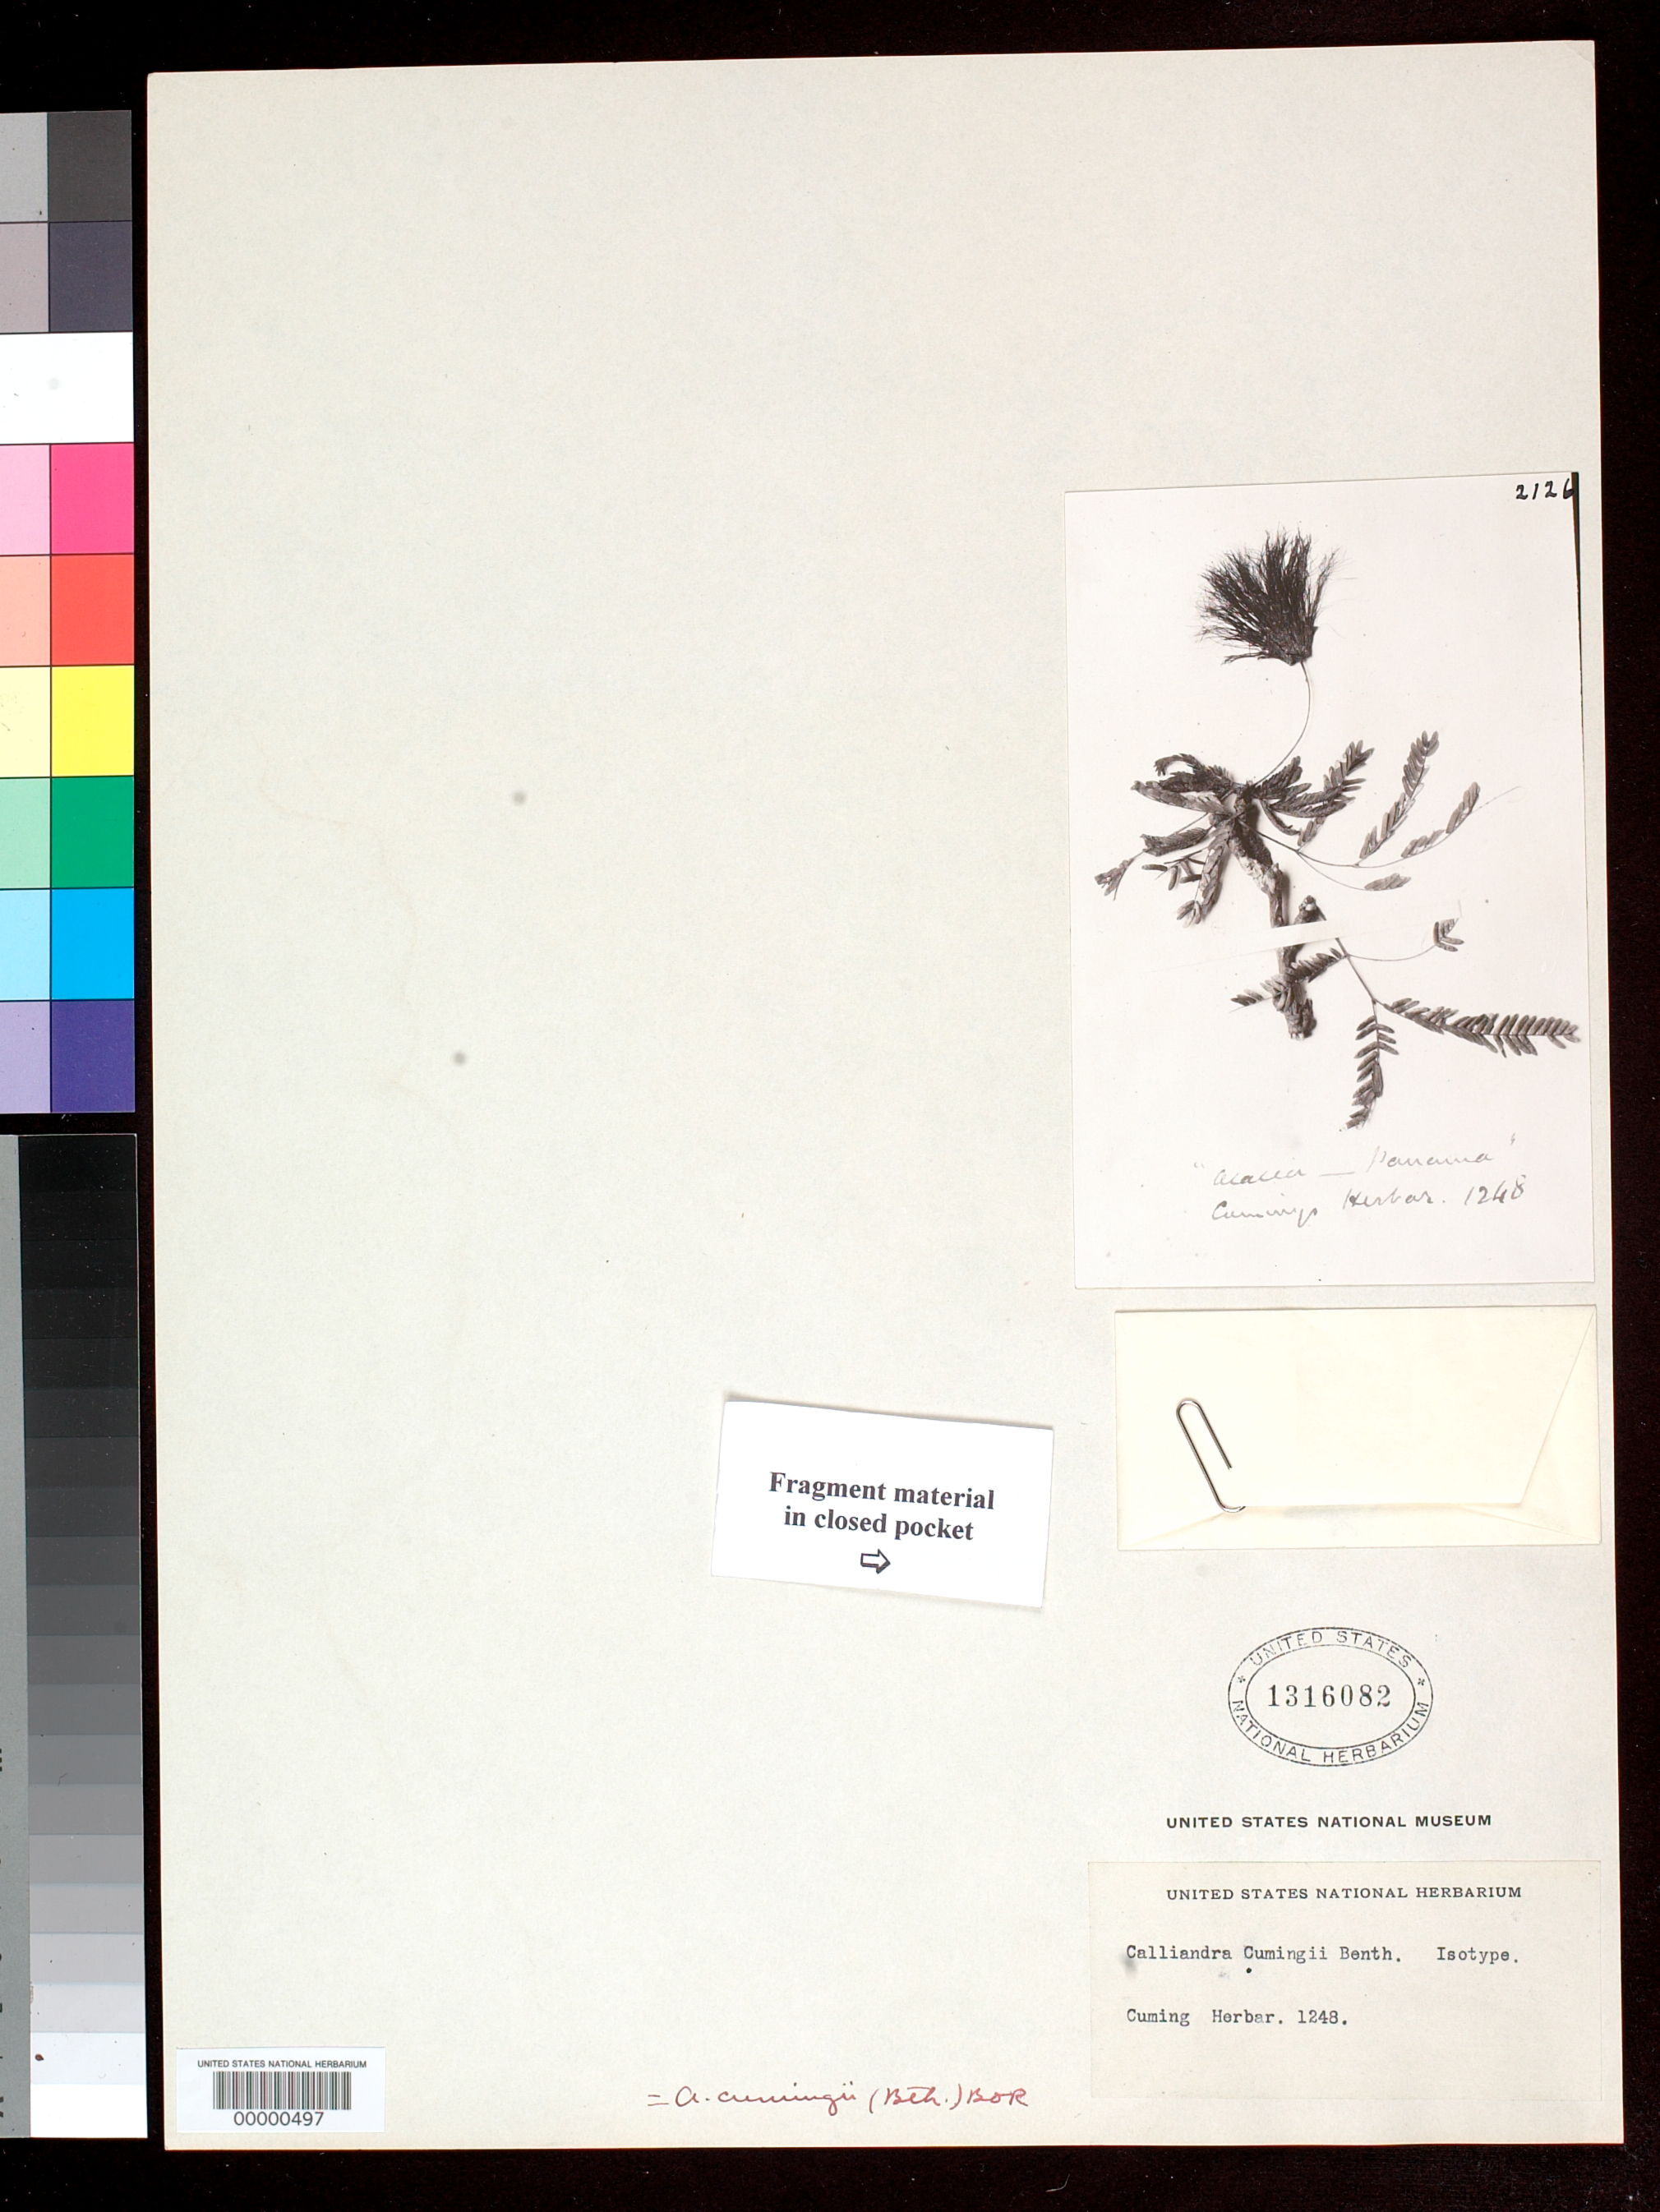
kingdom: Plantae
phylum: Tracheophyta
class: Magnoliopsida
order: Fabales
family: Fabaceae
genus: Calliandra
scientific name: Calliandra cumingii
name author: Benth.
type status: Type Material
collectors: H. Cuming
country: Colombia / Panama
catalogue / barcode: US 1316082